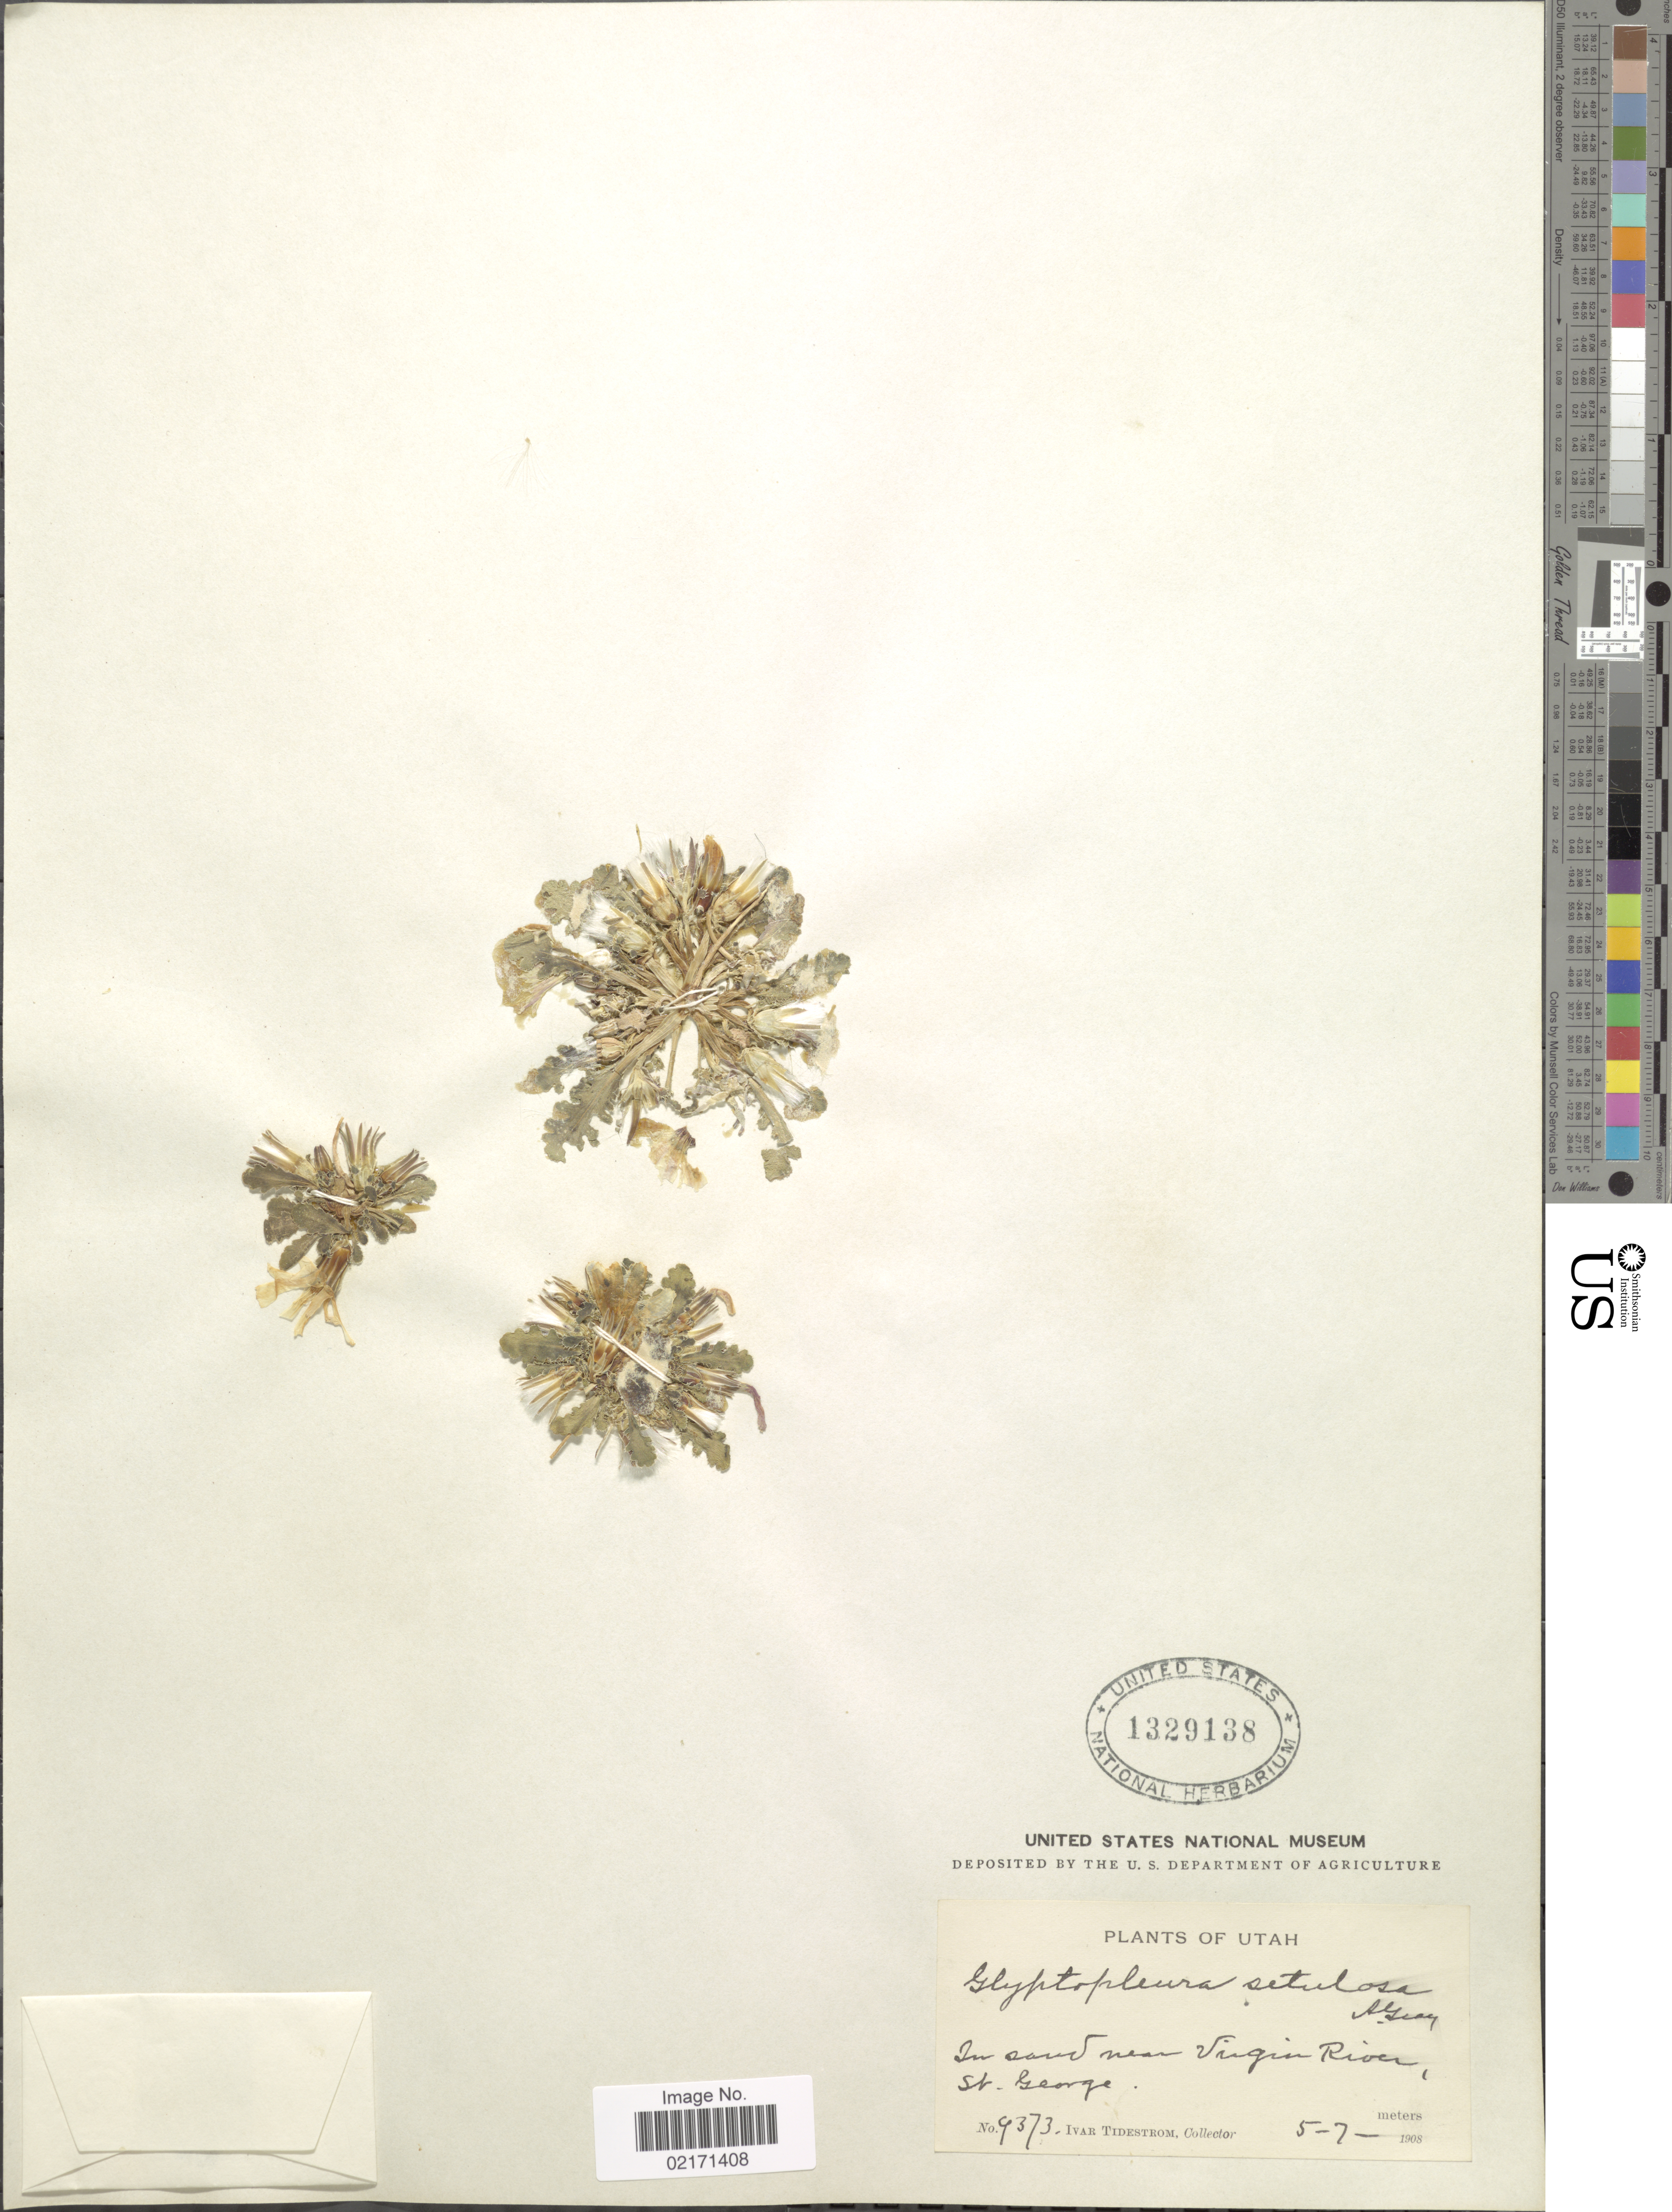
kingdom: Plantae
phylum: Tracheophyta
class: Magnoliopsida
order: Asterales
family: Asteraceae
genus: Glyptopleura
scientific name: Glyptopleura setulosa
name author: A. Gray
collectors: I. F. Tidestrom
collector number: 9373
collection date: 1908-05-07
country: United States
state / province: Utah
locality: In sand near Virgin River, St. George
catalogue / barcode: US 1329138